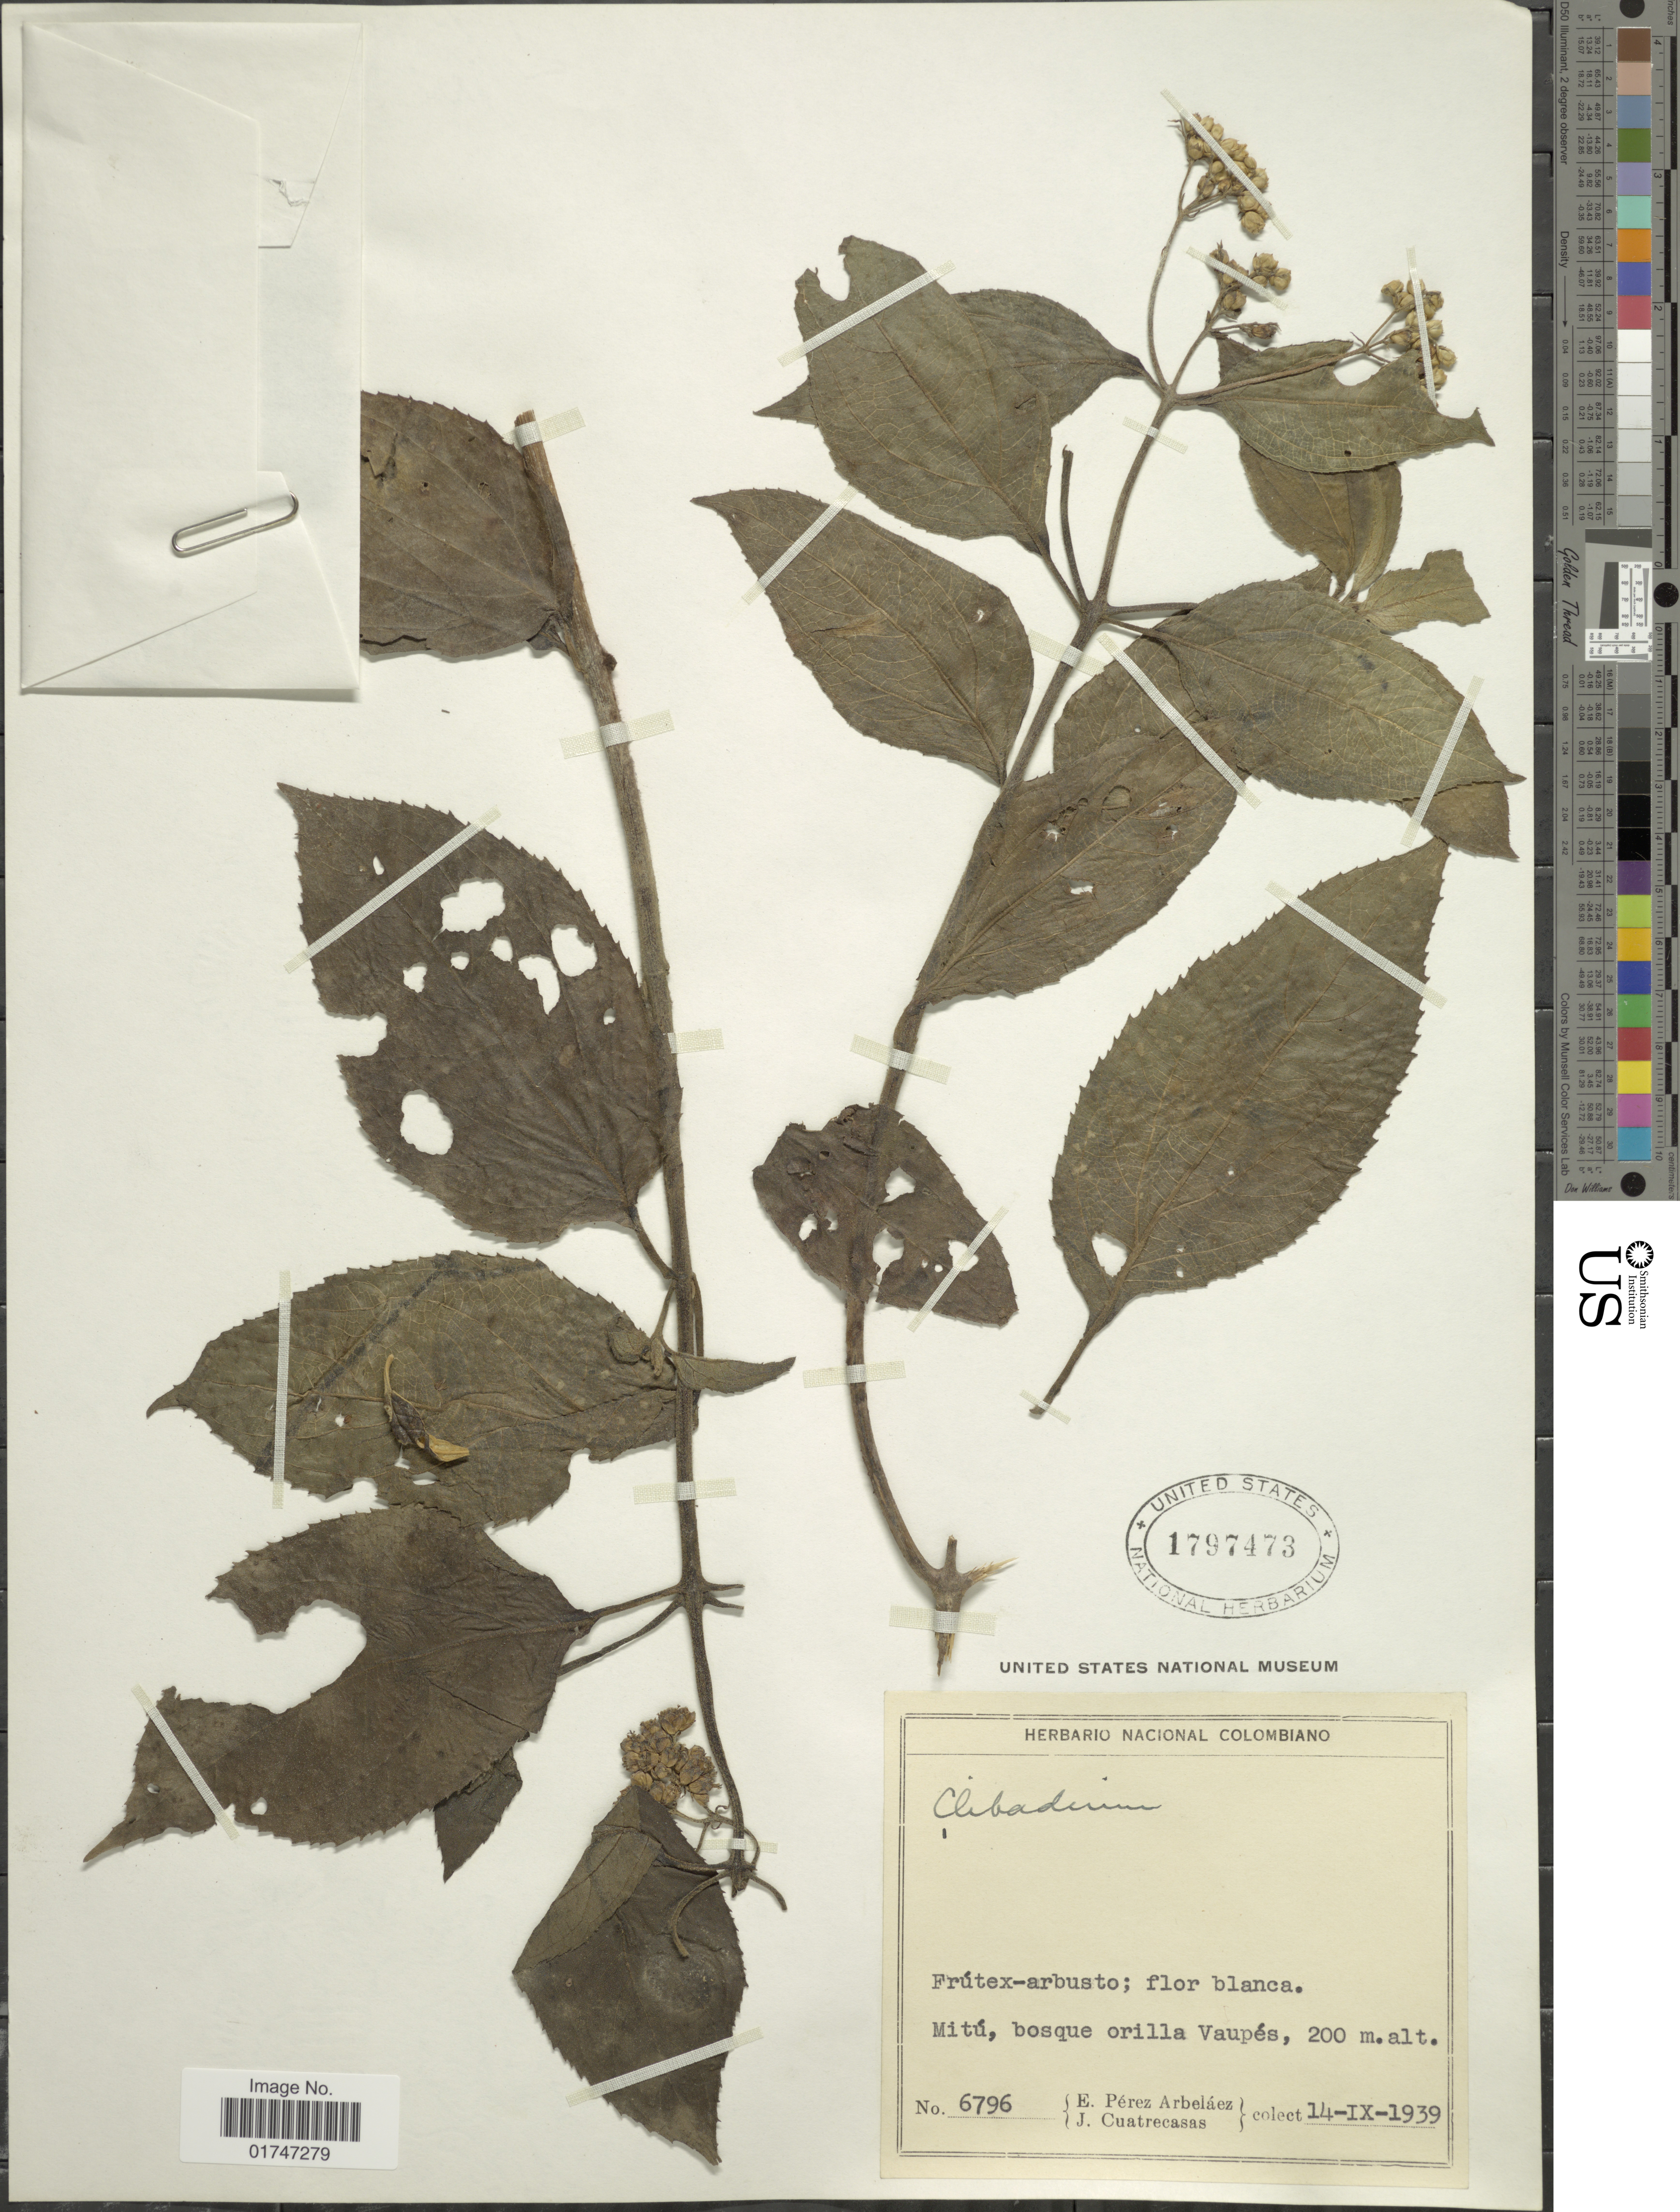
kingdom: Plantae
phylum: Tracheophyta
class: Magnoliopsida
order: Asterales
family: Asteraceae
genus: Clibadium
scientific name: Clibadium sp.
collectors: E. Pérez Arbeláez & J. Cuatrecasas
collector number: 6796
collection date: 1939-09-14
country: Colombia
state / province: Vaupés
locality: Mitú, bosque orilla Vaupés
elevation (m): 200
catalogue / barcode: US 1797473